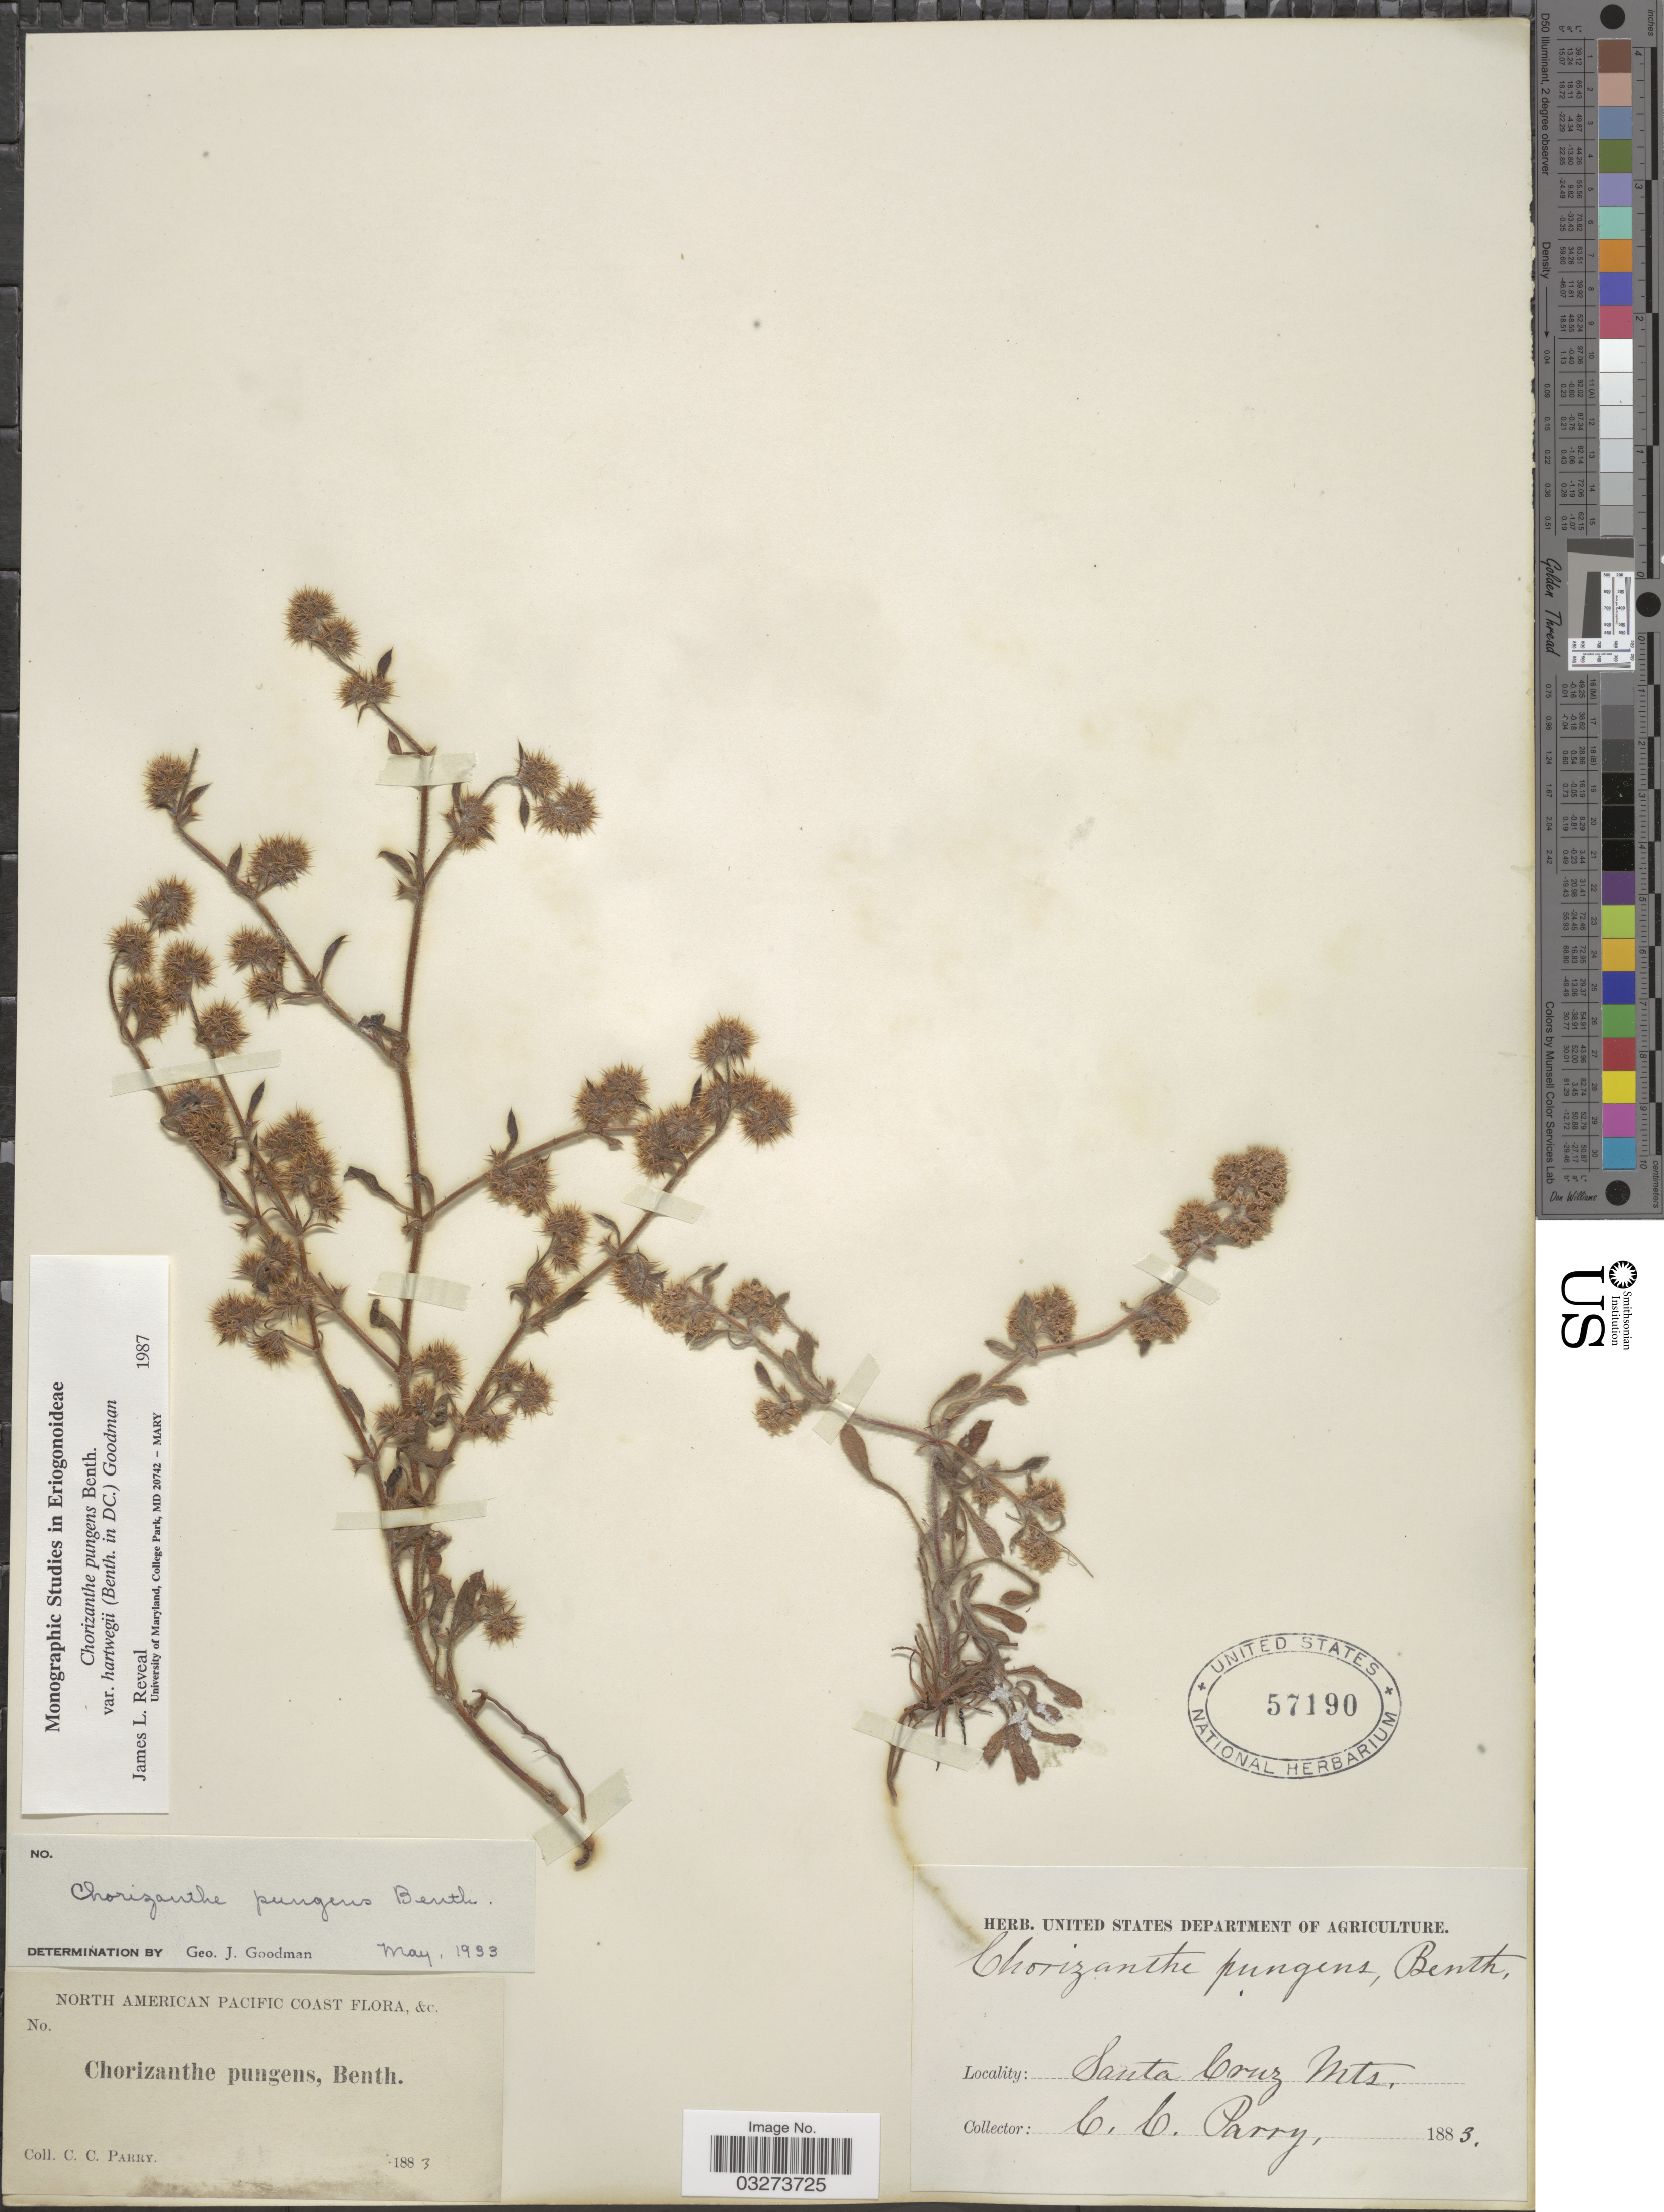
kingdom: Plantae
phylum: Tracheophyta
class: Magnoliopsida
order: Caryophyllales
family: Polygonaceae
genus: Chorizanthe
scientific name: Chorizanthe pungens var. hartwegii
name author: (Benth.) Goodman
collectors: C. C. Parry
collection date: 1883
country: United States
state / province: California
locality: North American Pacific Coast, &c., Santa Cruz Mts.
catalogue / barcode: US 57190